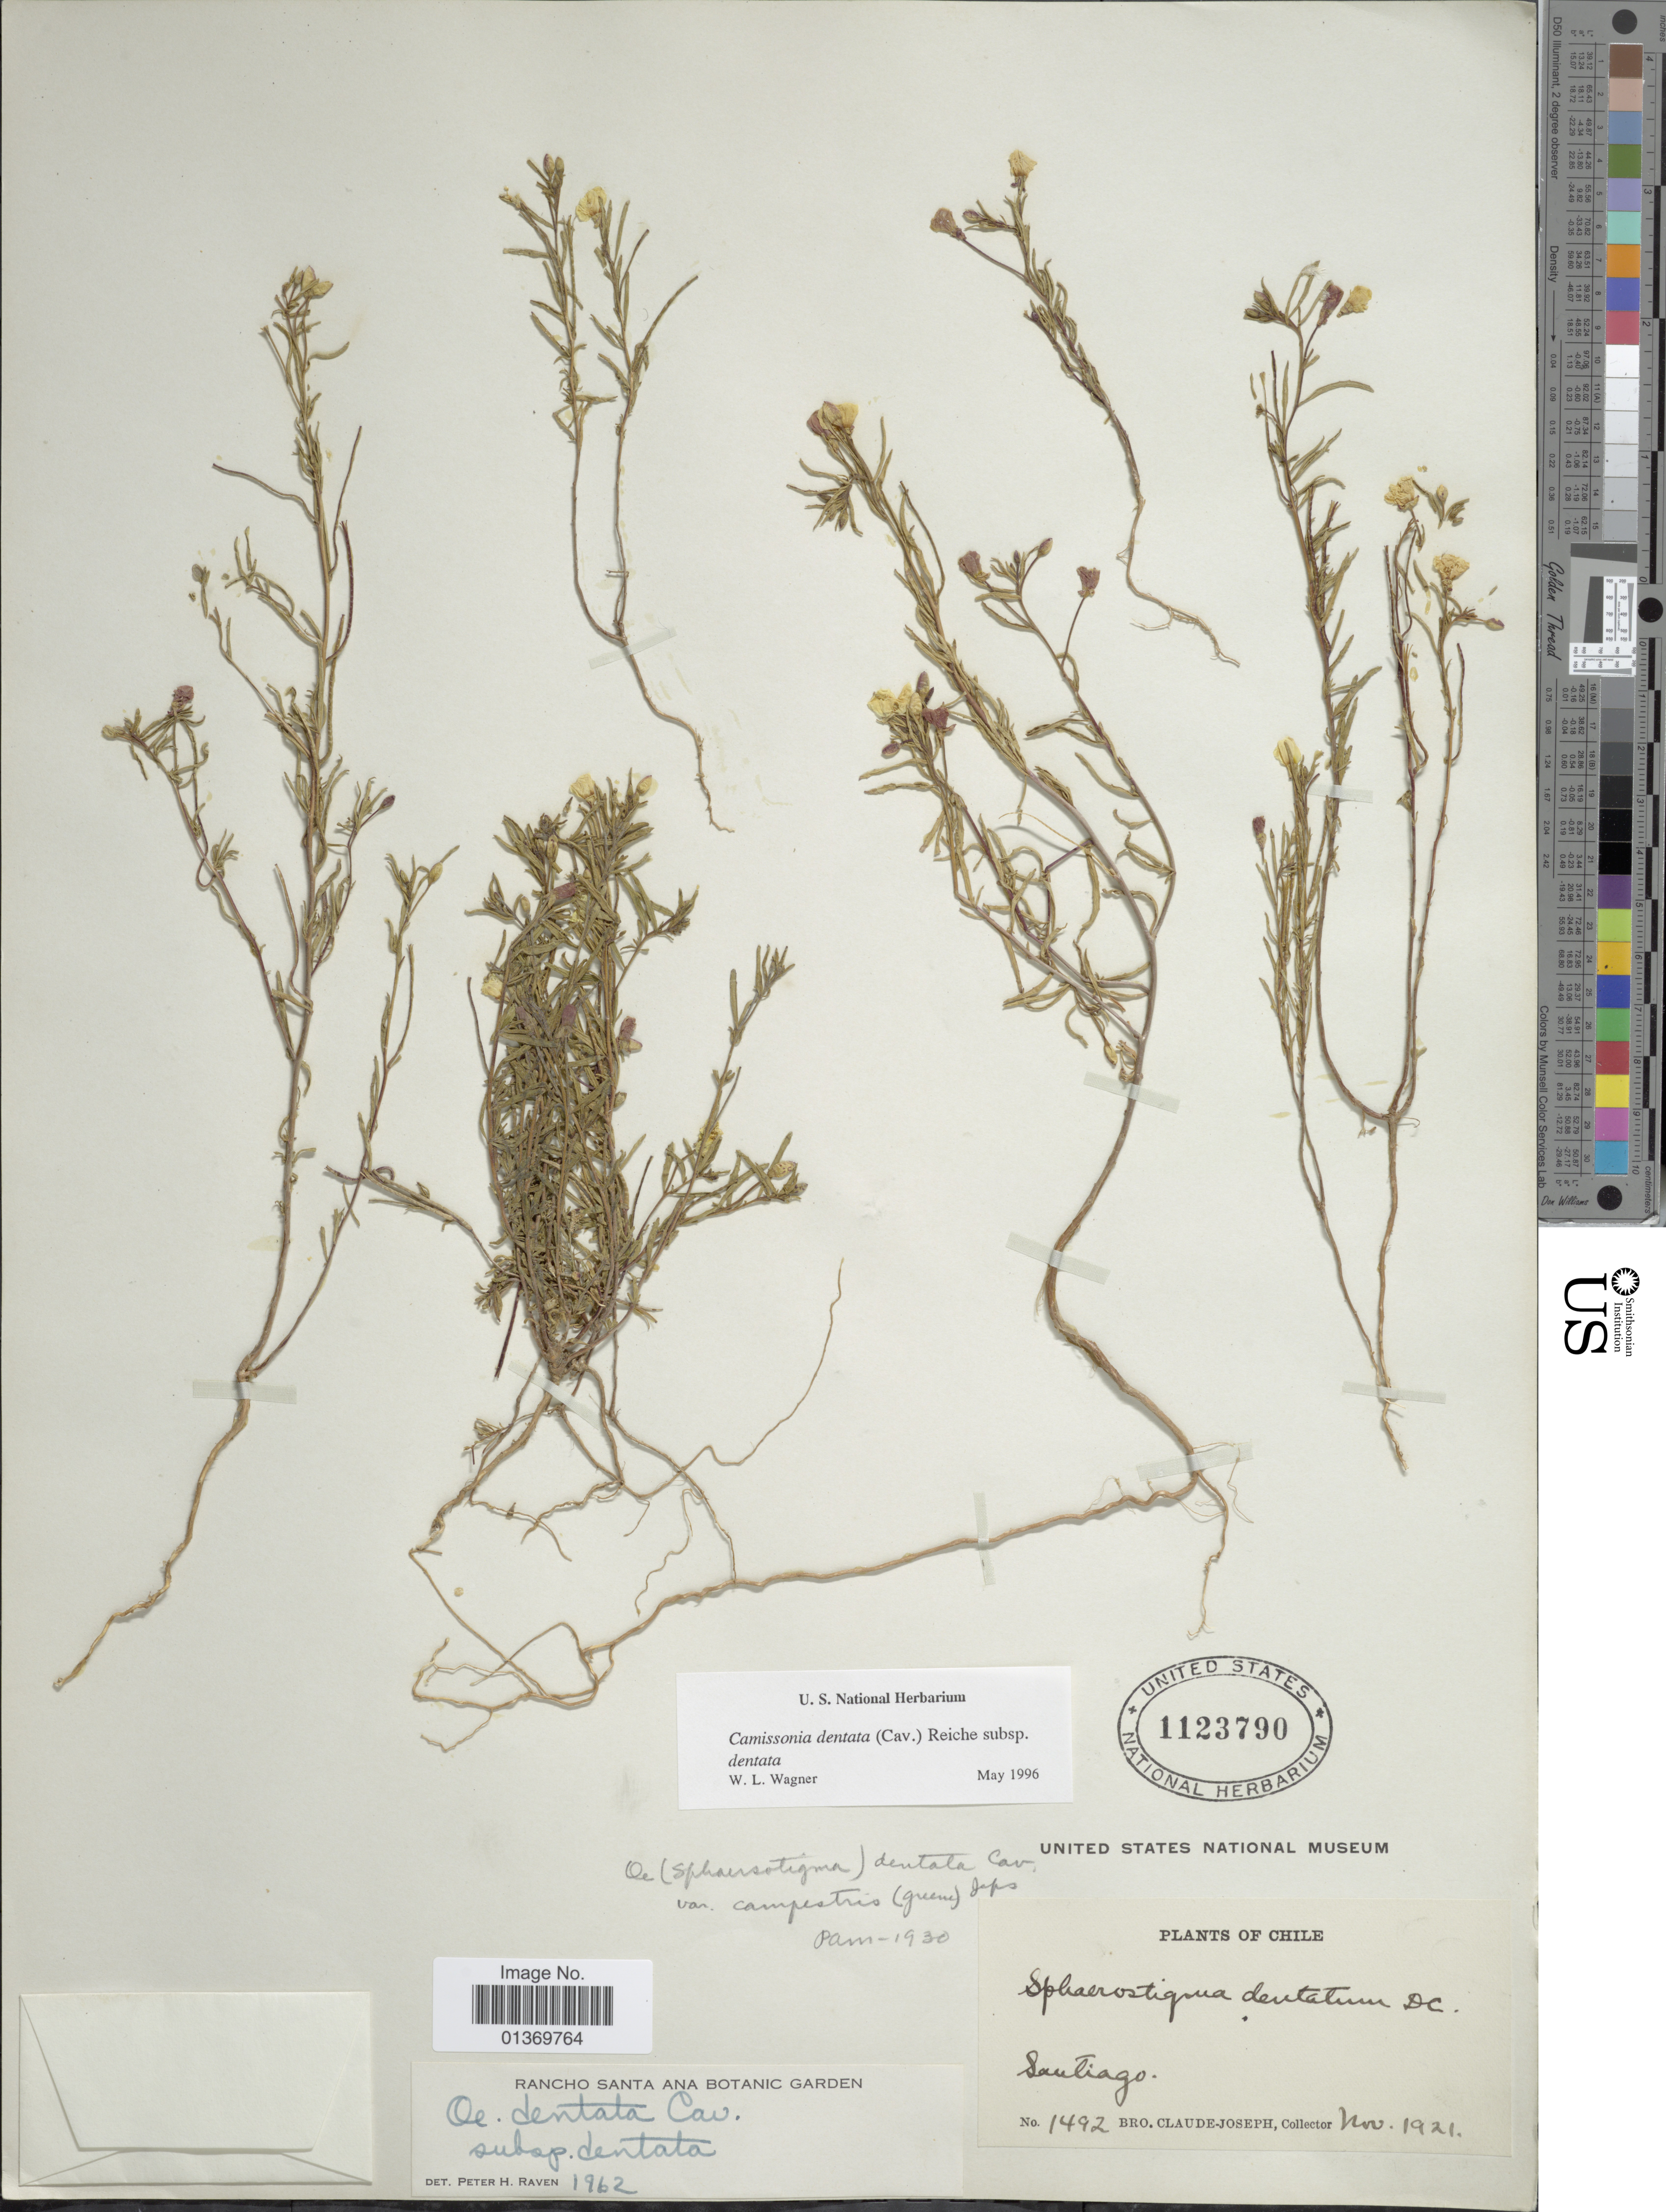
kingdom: Plantae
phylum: Tracheophyta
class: Magnoliopsida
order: Myrtales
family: Onagraceae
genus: Camissonia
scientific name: Camissonia dentata subsp. dentata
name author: (Cav.) Reiche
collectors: Bro. Claude-Joseph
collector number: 1492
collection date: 1921-11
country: Chile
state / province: Región Metropolitana (RM)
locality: Santiago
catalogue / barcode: US 1123790